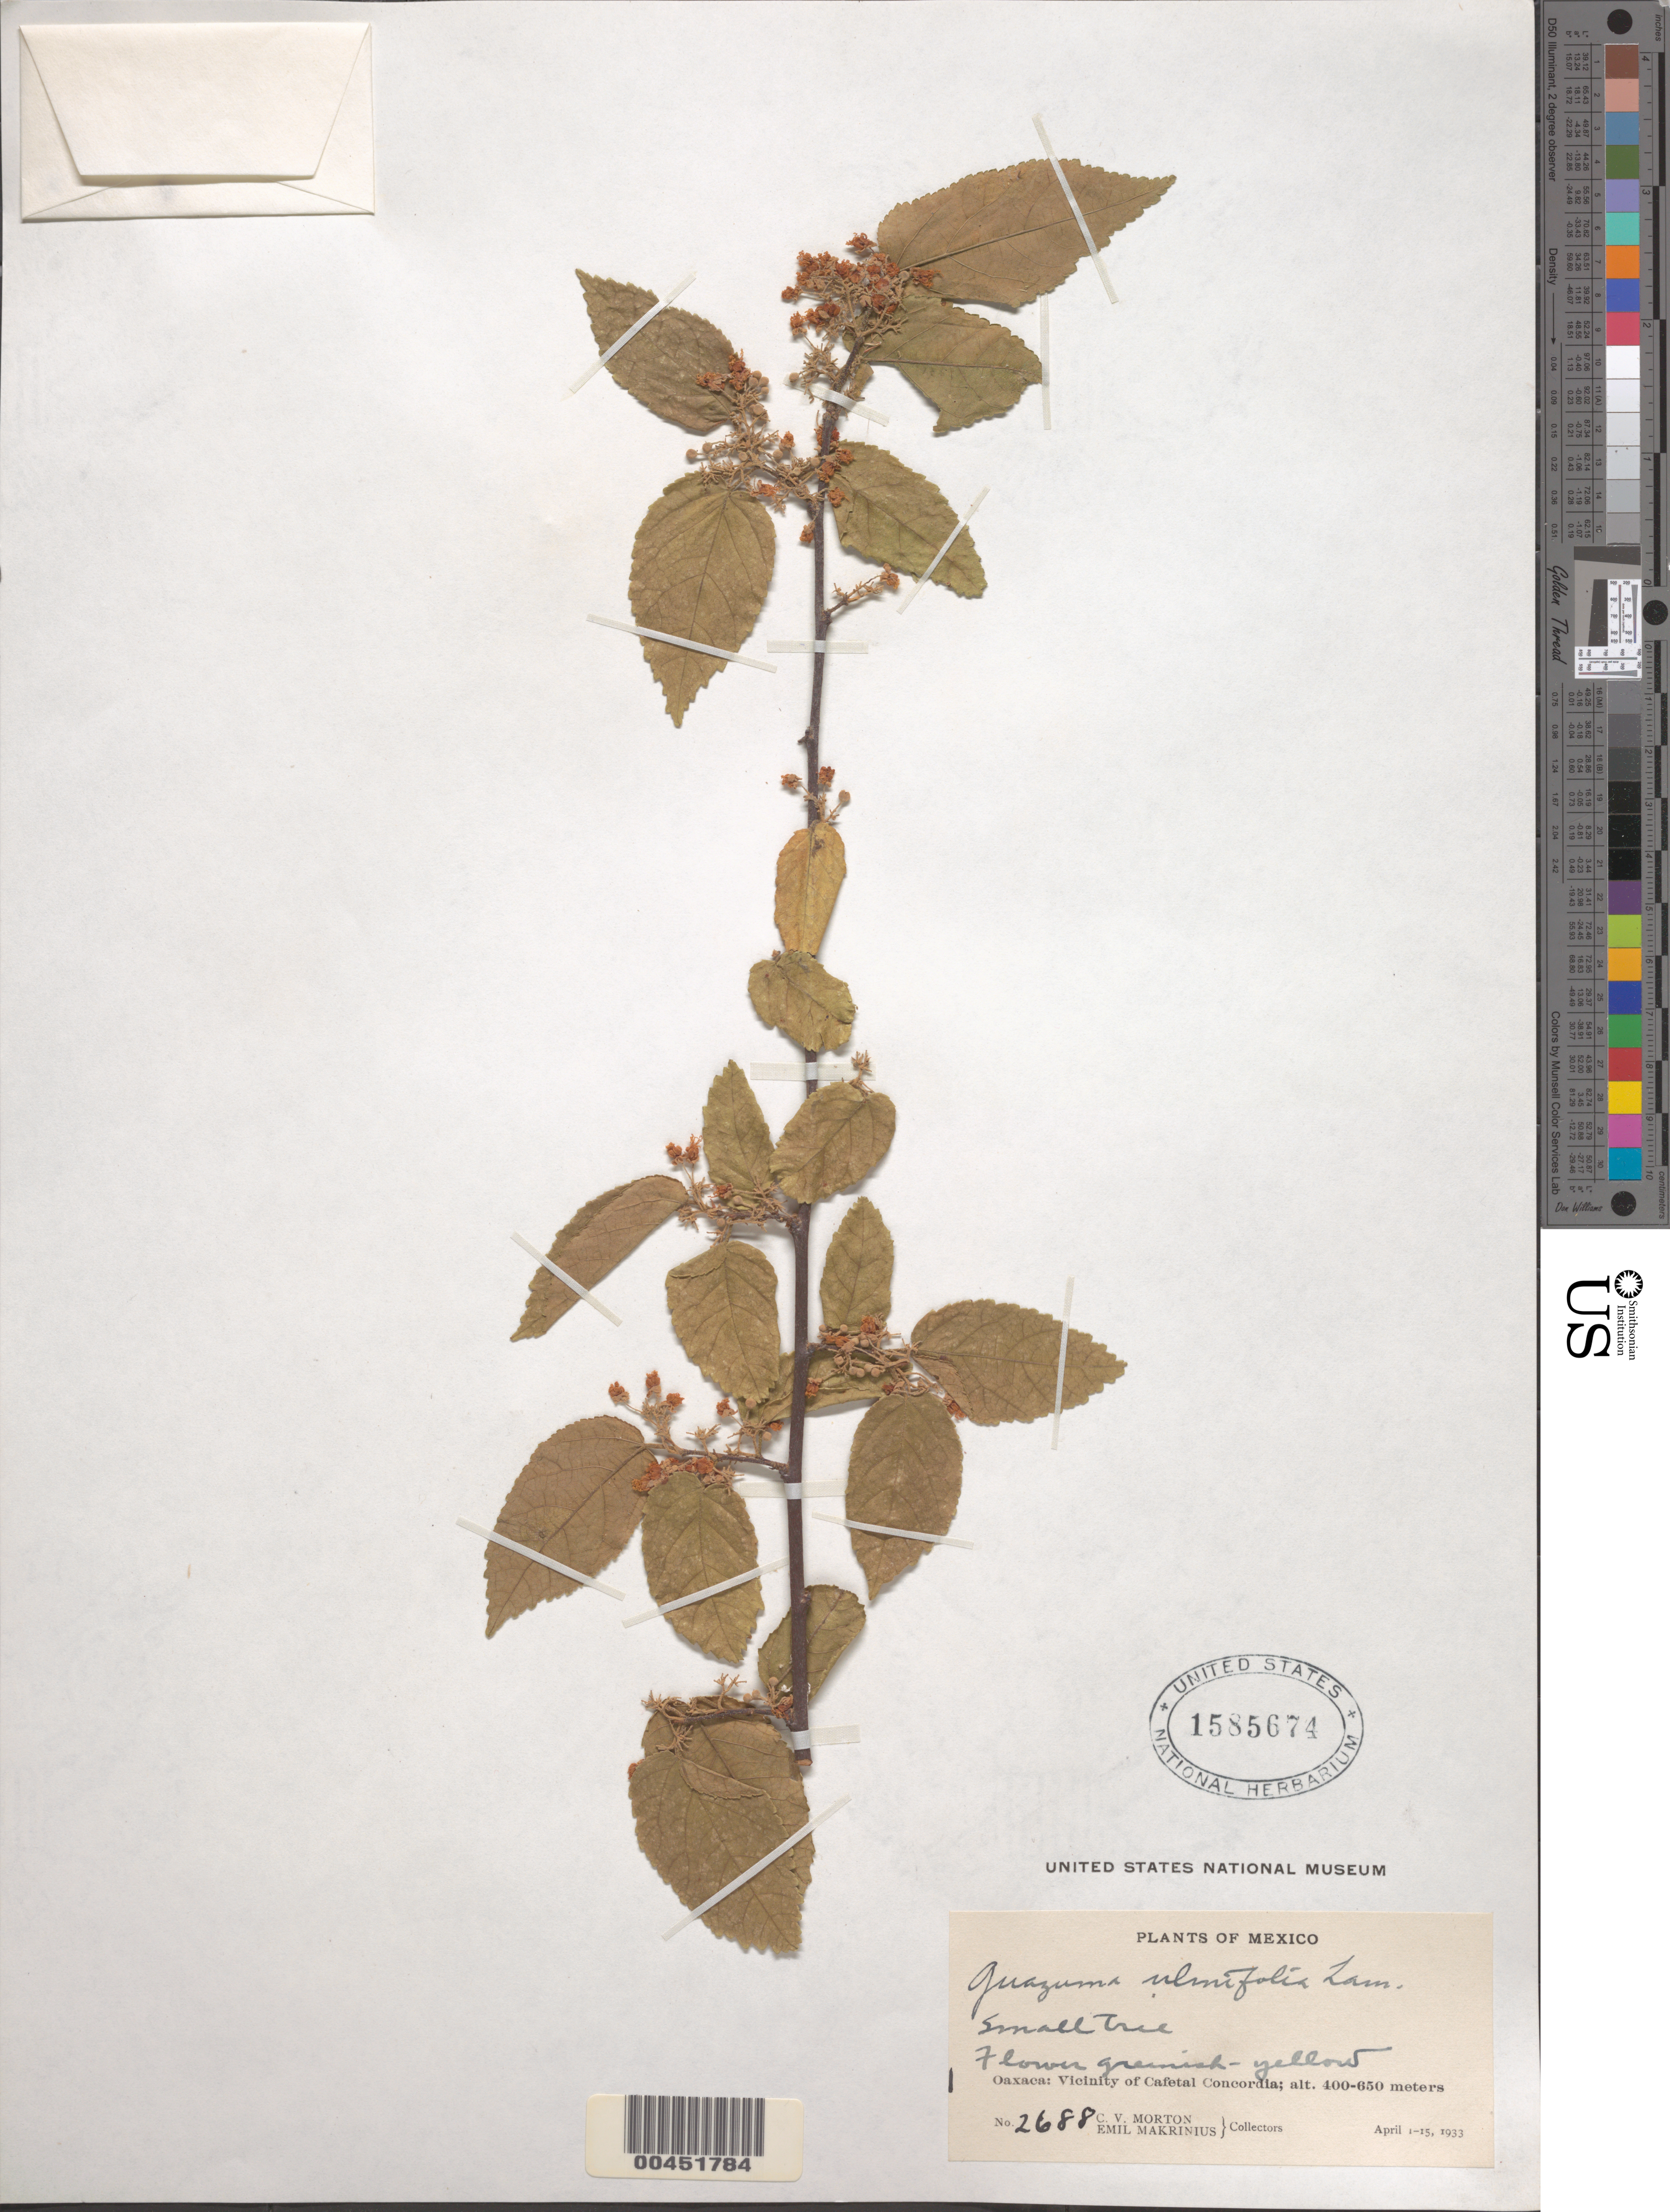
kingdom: Plantae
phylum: Tracheophyta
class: Magnoliopsida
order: Malvales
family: Malvaceae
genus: Guazuma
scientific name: Guazuma ulmifolia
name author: Lam.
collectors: C. V. Morton & E. Makrinius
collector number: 2688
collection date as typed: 01 Apr 1933 to 15 Apr 1933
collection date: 1933-04-01/1933-04-15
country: Mexico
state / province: Oaxaca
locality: Vicinity of Cafetal Concordia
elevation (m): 400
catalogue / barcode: US 1585674